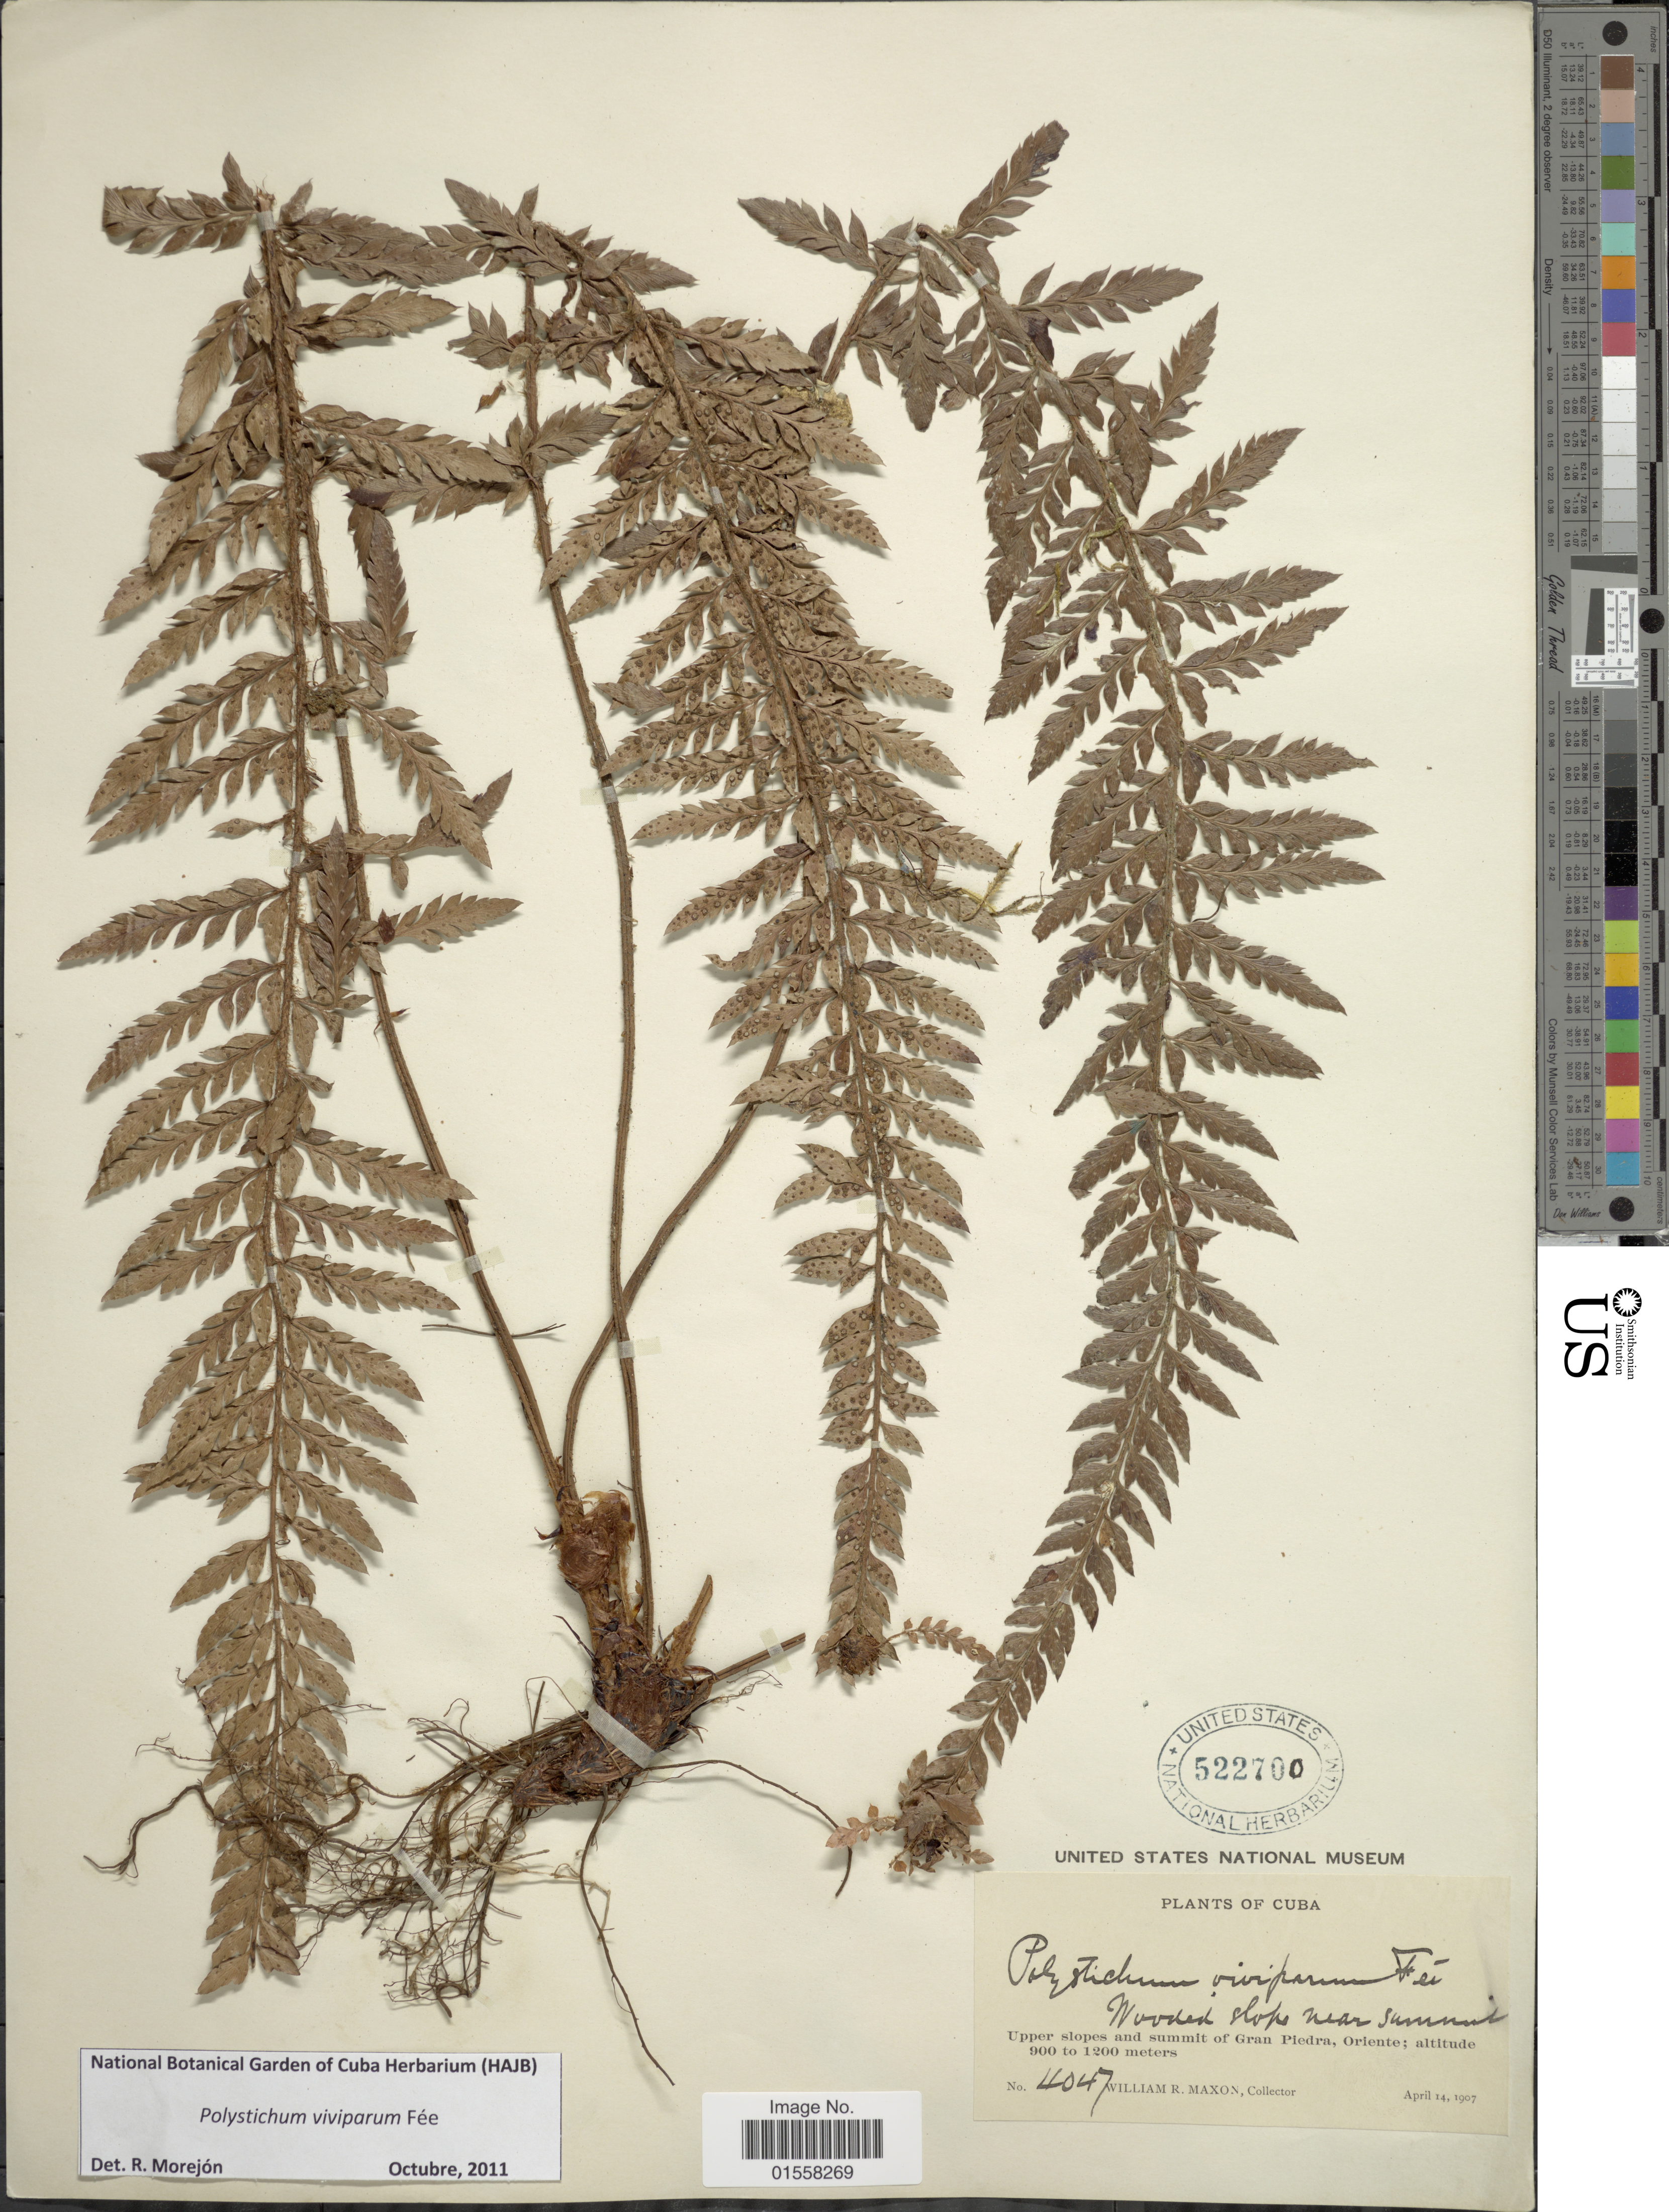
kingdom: Plantae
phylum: Tracheophyta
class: Polypodiopsida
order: Polypodiales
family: Dryopteridaceae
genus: Polystichum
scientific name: Polystichum viviparum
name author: Fée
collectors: W. R. Maxon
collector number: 4047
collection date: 1907-04-14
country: Cuba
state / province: Oriente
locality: Cuba. Wooded slope near summit, Upper slope and summit of Gran Piedra, Oriente.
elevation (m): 900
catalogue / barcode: US 522700